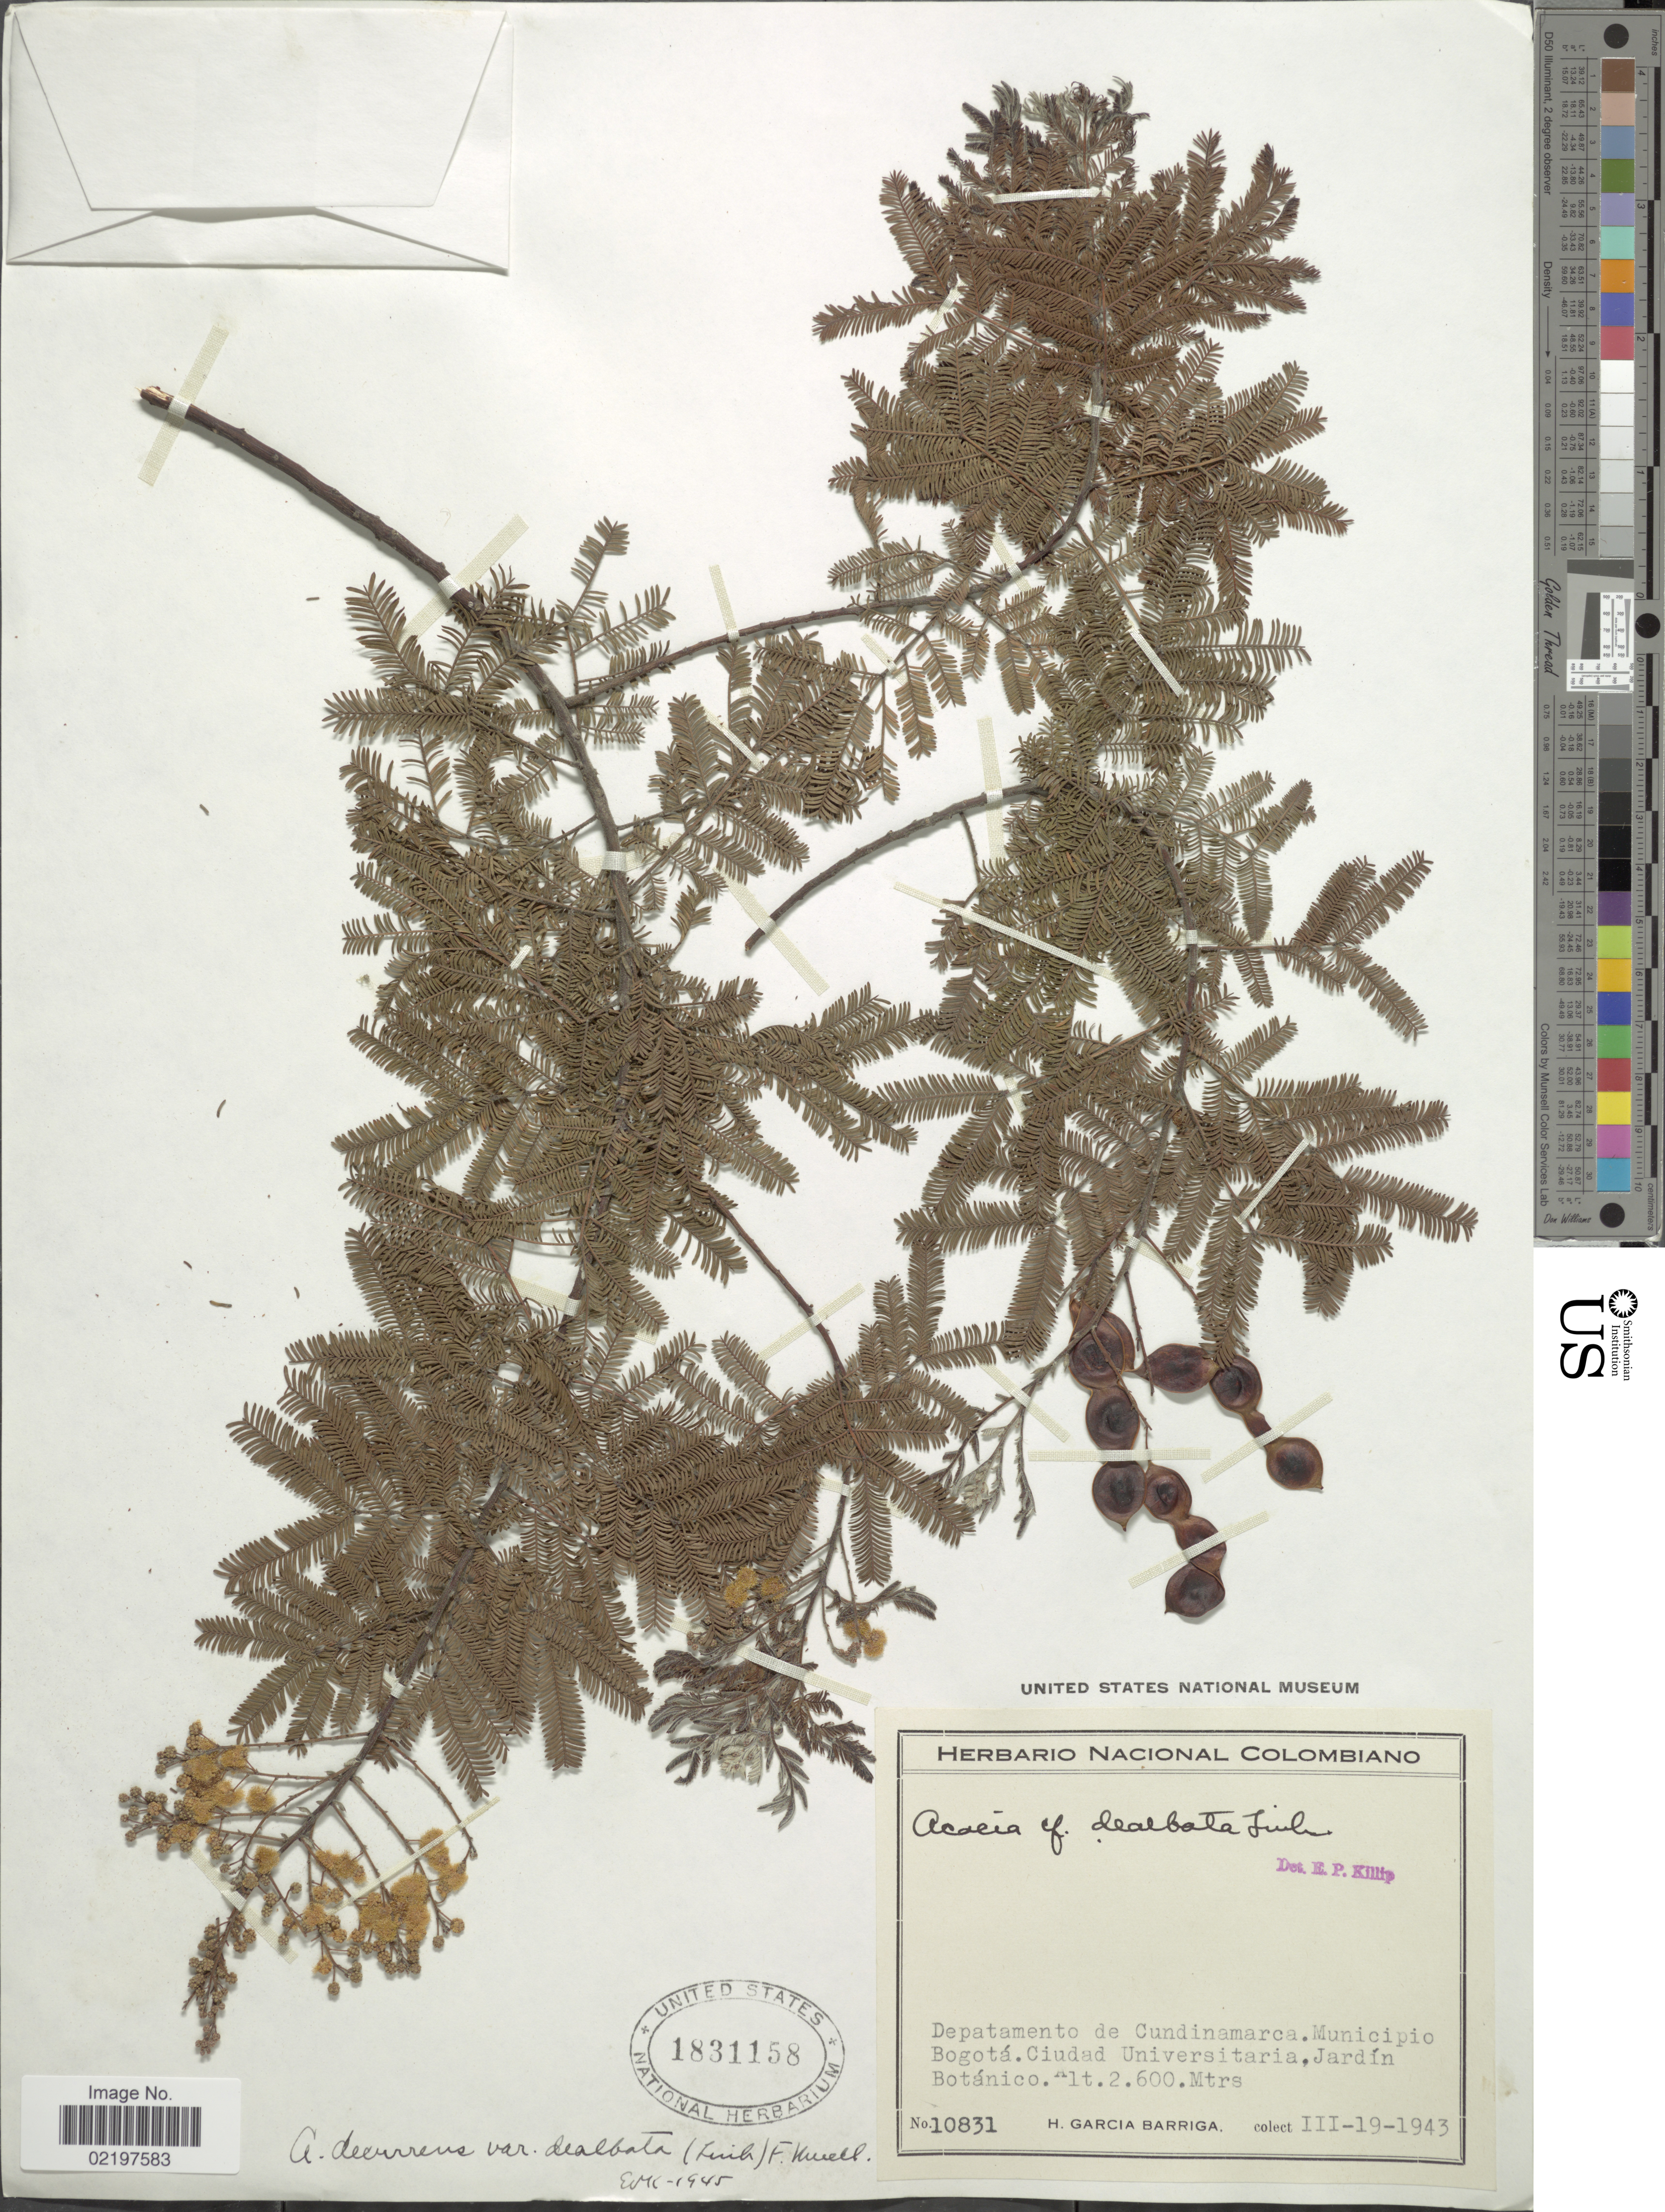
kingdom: Plantae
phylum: Tracheophyta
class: Magnoliopsida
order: Fabales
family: Fabaceae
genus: Acacia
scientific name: Acacia decurrens var. dealbata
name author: (Link) Maiden ex F. Muell.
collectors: H. García Barriga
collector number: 10831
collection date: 1943-03-19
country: Colombia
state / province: Cundinamarca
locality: Municipio Bogotá, Ciudad Universitaria, Jardín Botánico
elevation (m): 2600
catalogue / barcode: US 1831158